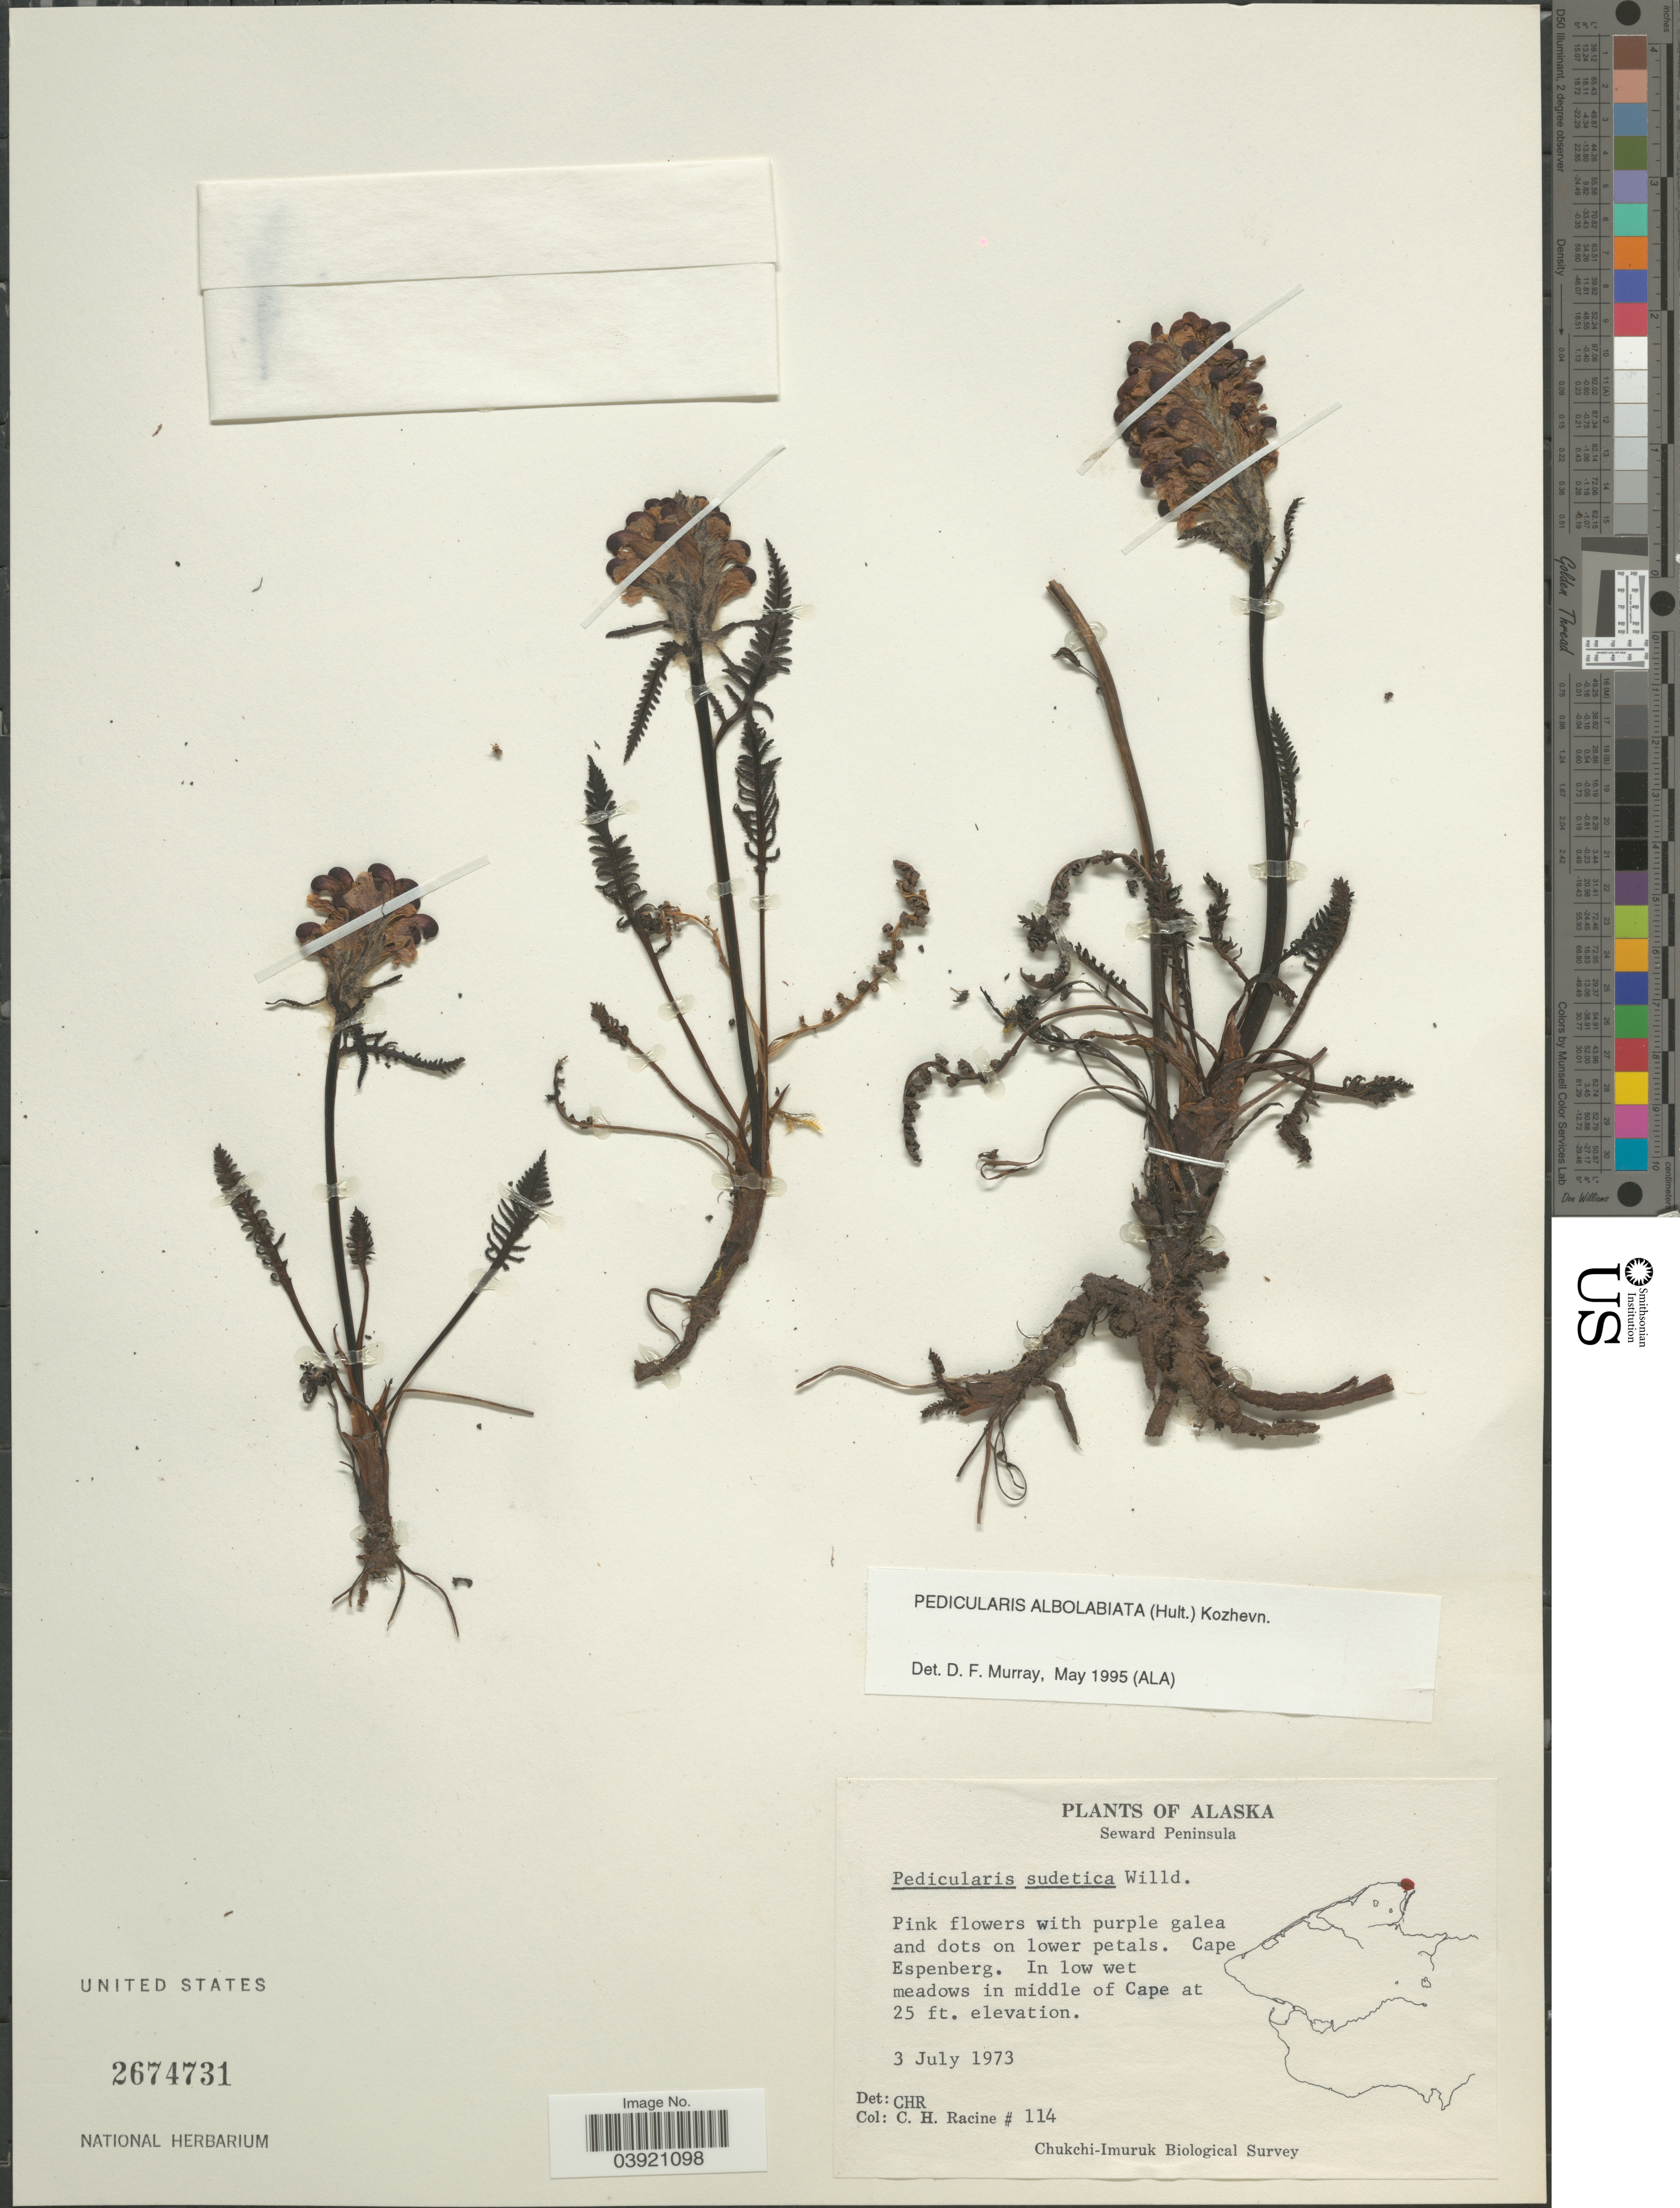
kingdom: Plantae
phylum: Tracheophyta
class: Magnoliopsida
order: Lamiales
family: Orobanchaceae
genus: Pedicularis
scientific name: Pedicularis albolabiata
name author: (Hultén) Kozhevn.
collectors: C. Racine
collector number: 114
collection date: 1973-07-03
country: United States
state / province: Alaska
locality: Seward Peninsula. Cape Espenberg. In low wet meadows in middle of Cape.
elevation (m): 8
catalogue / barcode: US 2674731